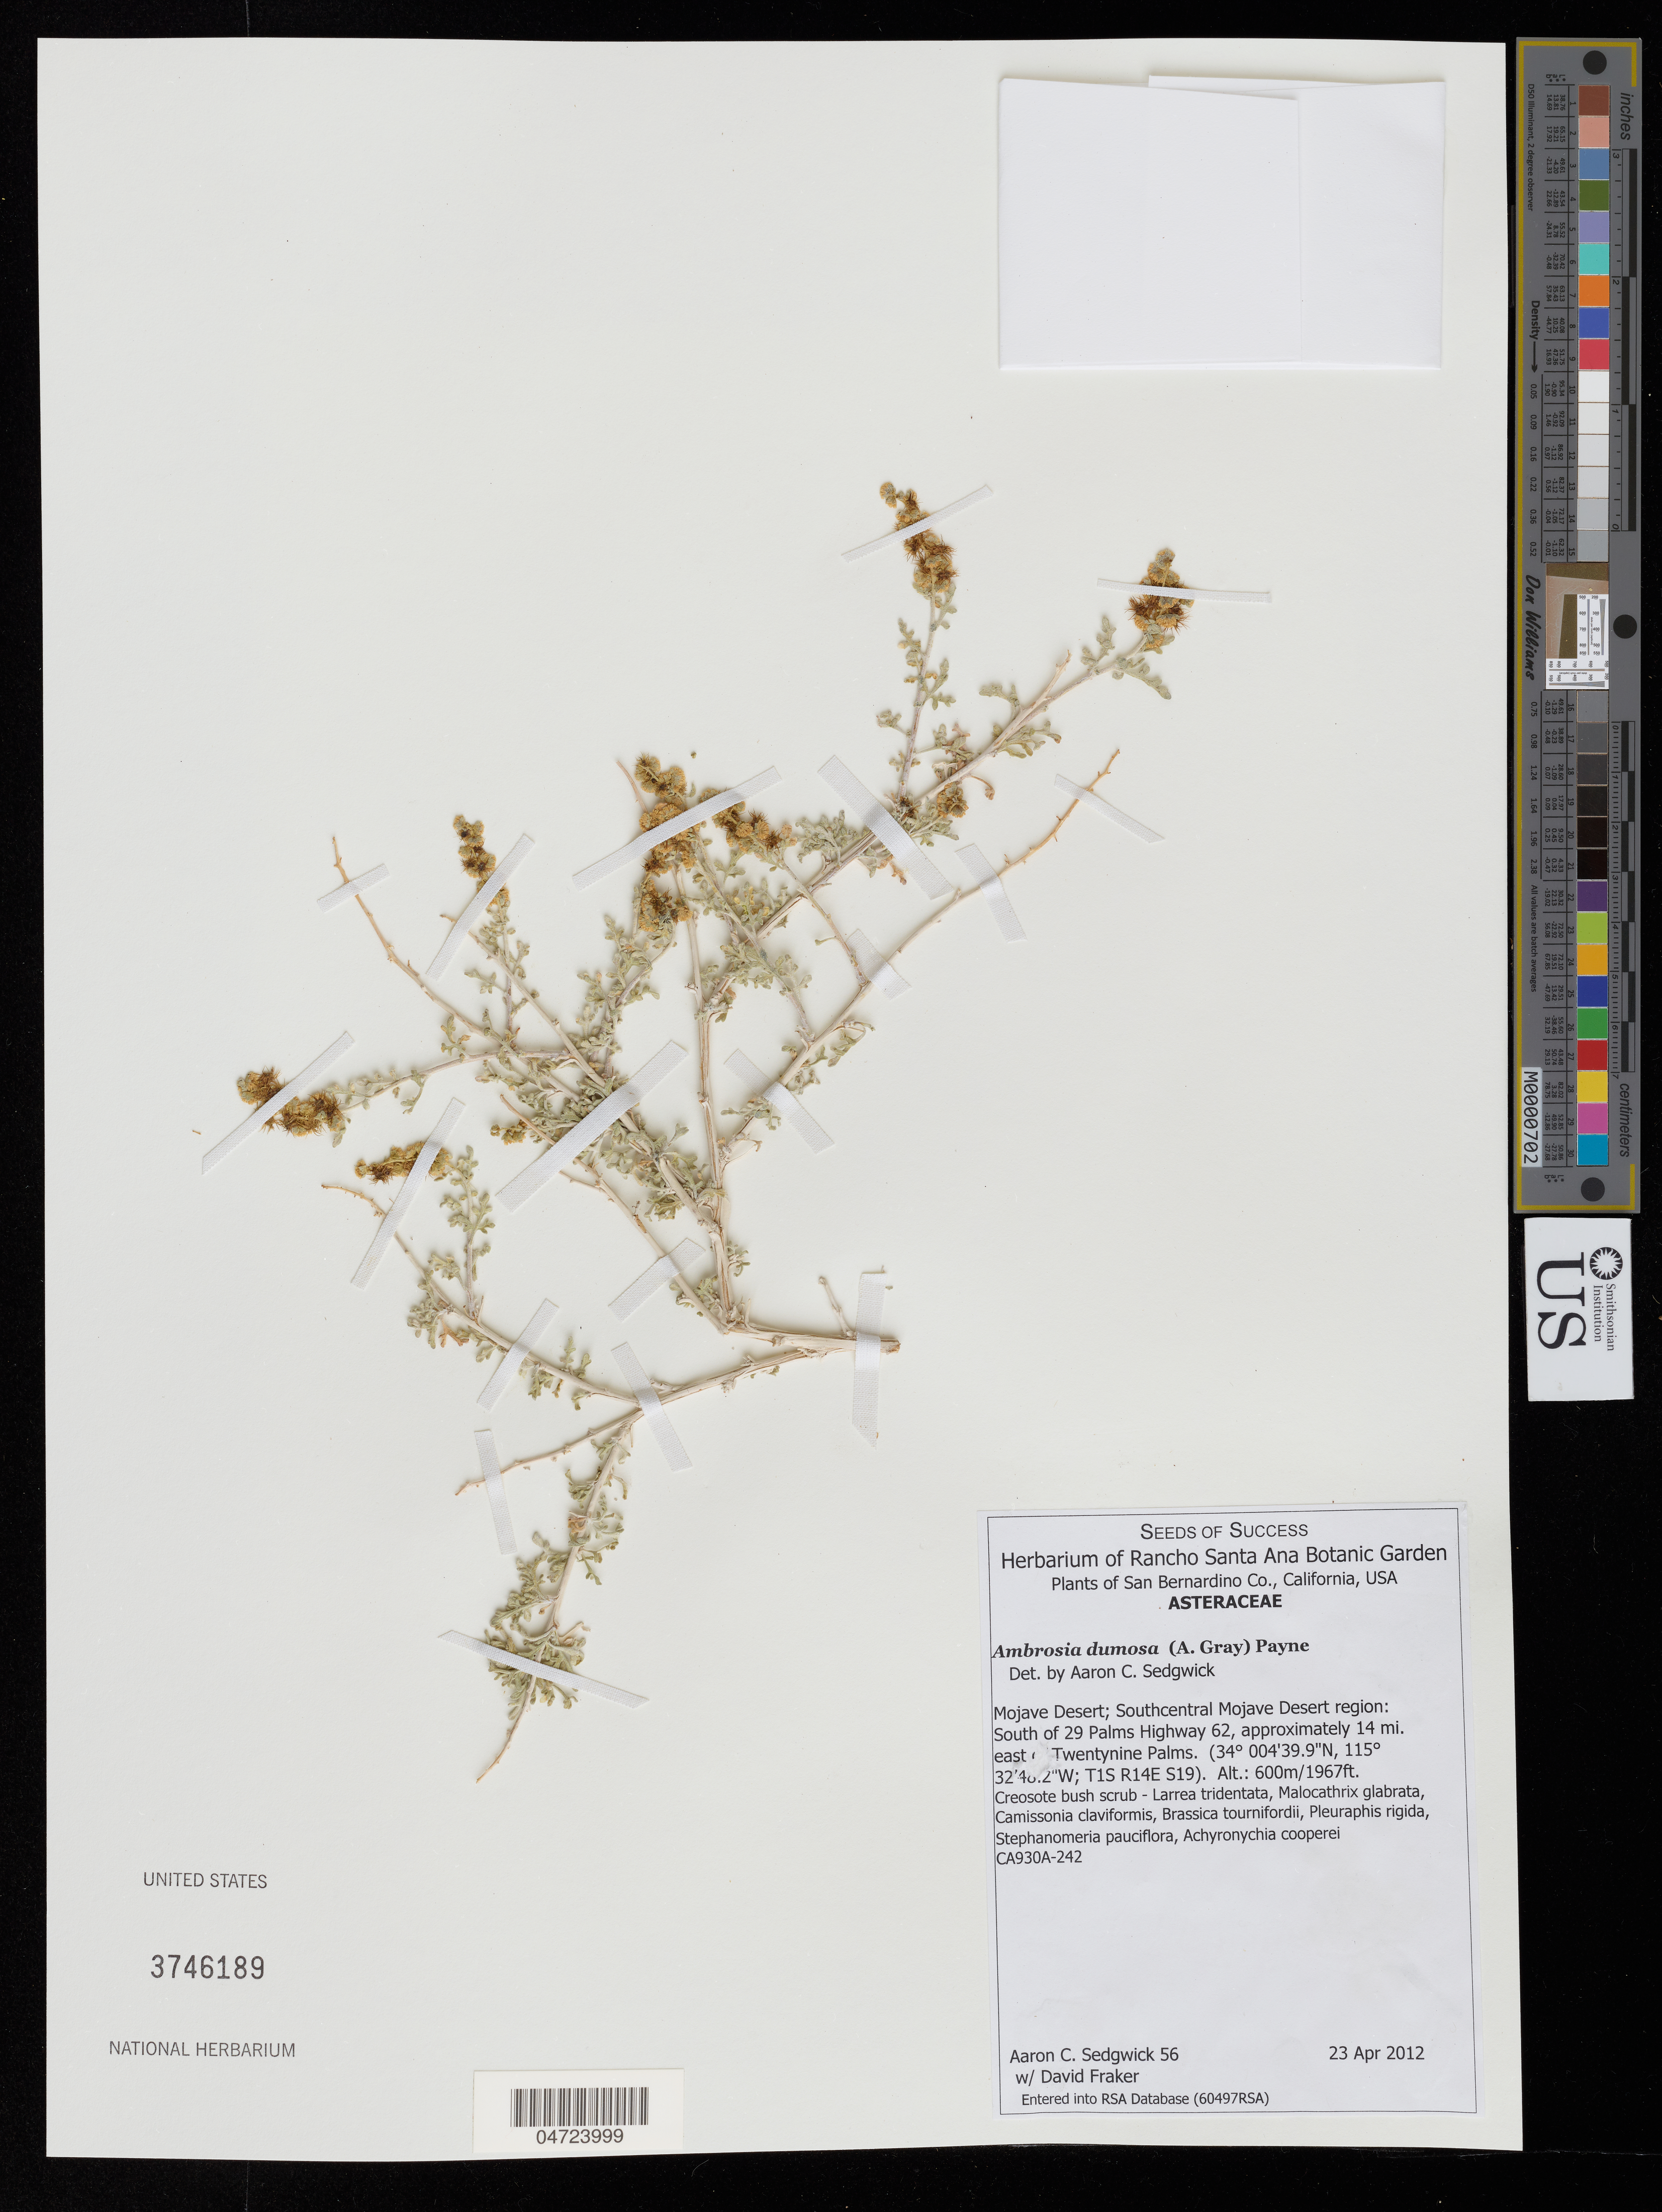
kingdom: Plantae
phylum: Tracheophyta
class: Magnoliopsida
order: Asterales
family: Asteraceae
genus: Ambrosia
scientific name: Ambrosia dumosa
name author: (A. Gray) W.W.Payne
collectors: A. Sedgwick & D. Fraker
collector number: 56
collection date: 2012-04-23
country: United States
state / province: California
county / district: San Bernardino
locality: San Bernardino Co. Mojave Desert; Southcentral Mojave Desert region: South of 29 Palms Highway 62, approximately 14 mi. east of Twentynine Palms. T1S R14E S19.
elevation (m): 600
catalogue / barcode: US 3746189